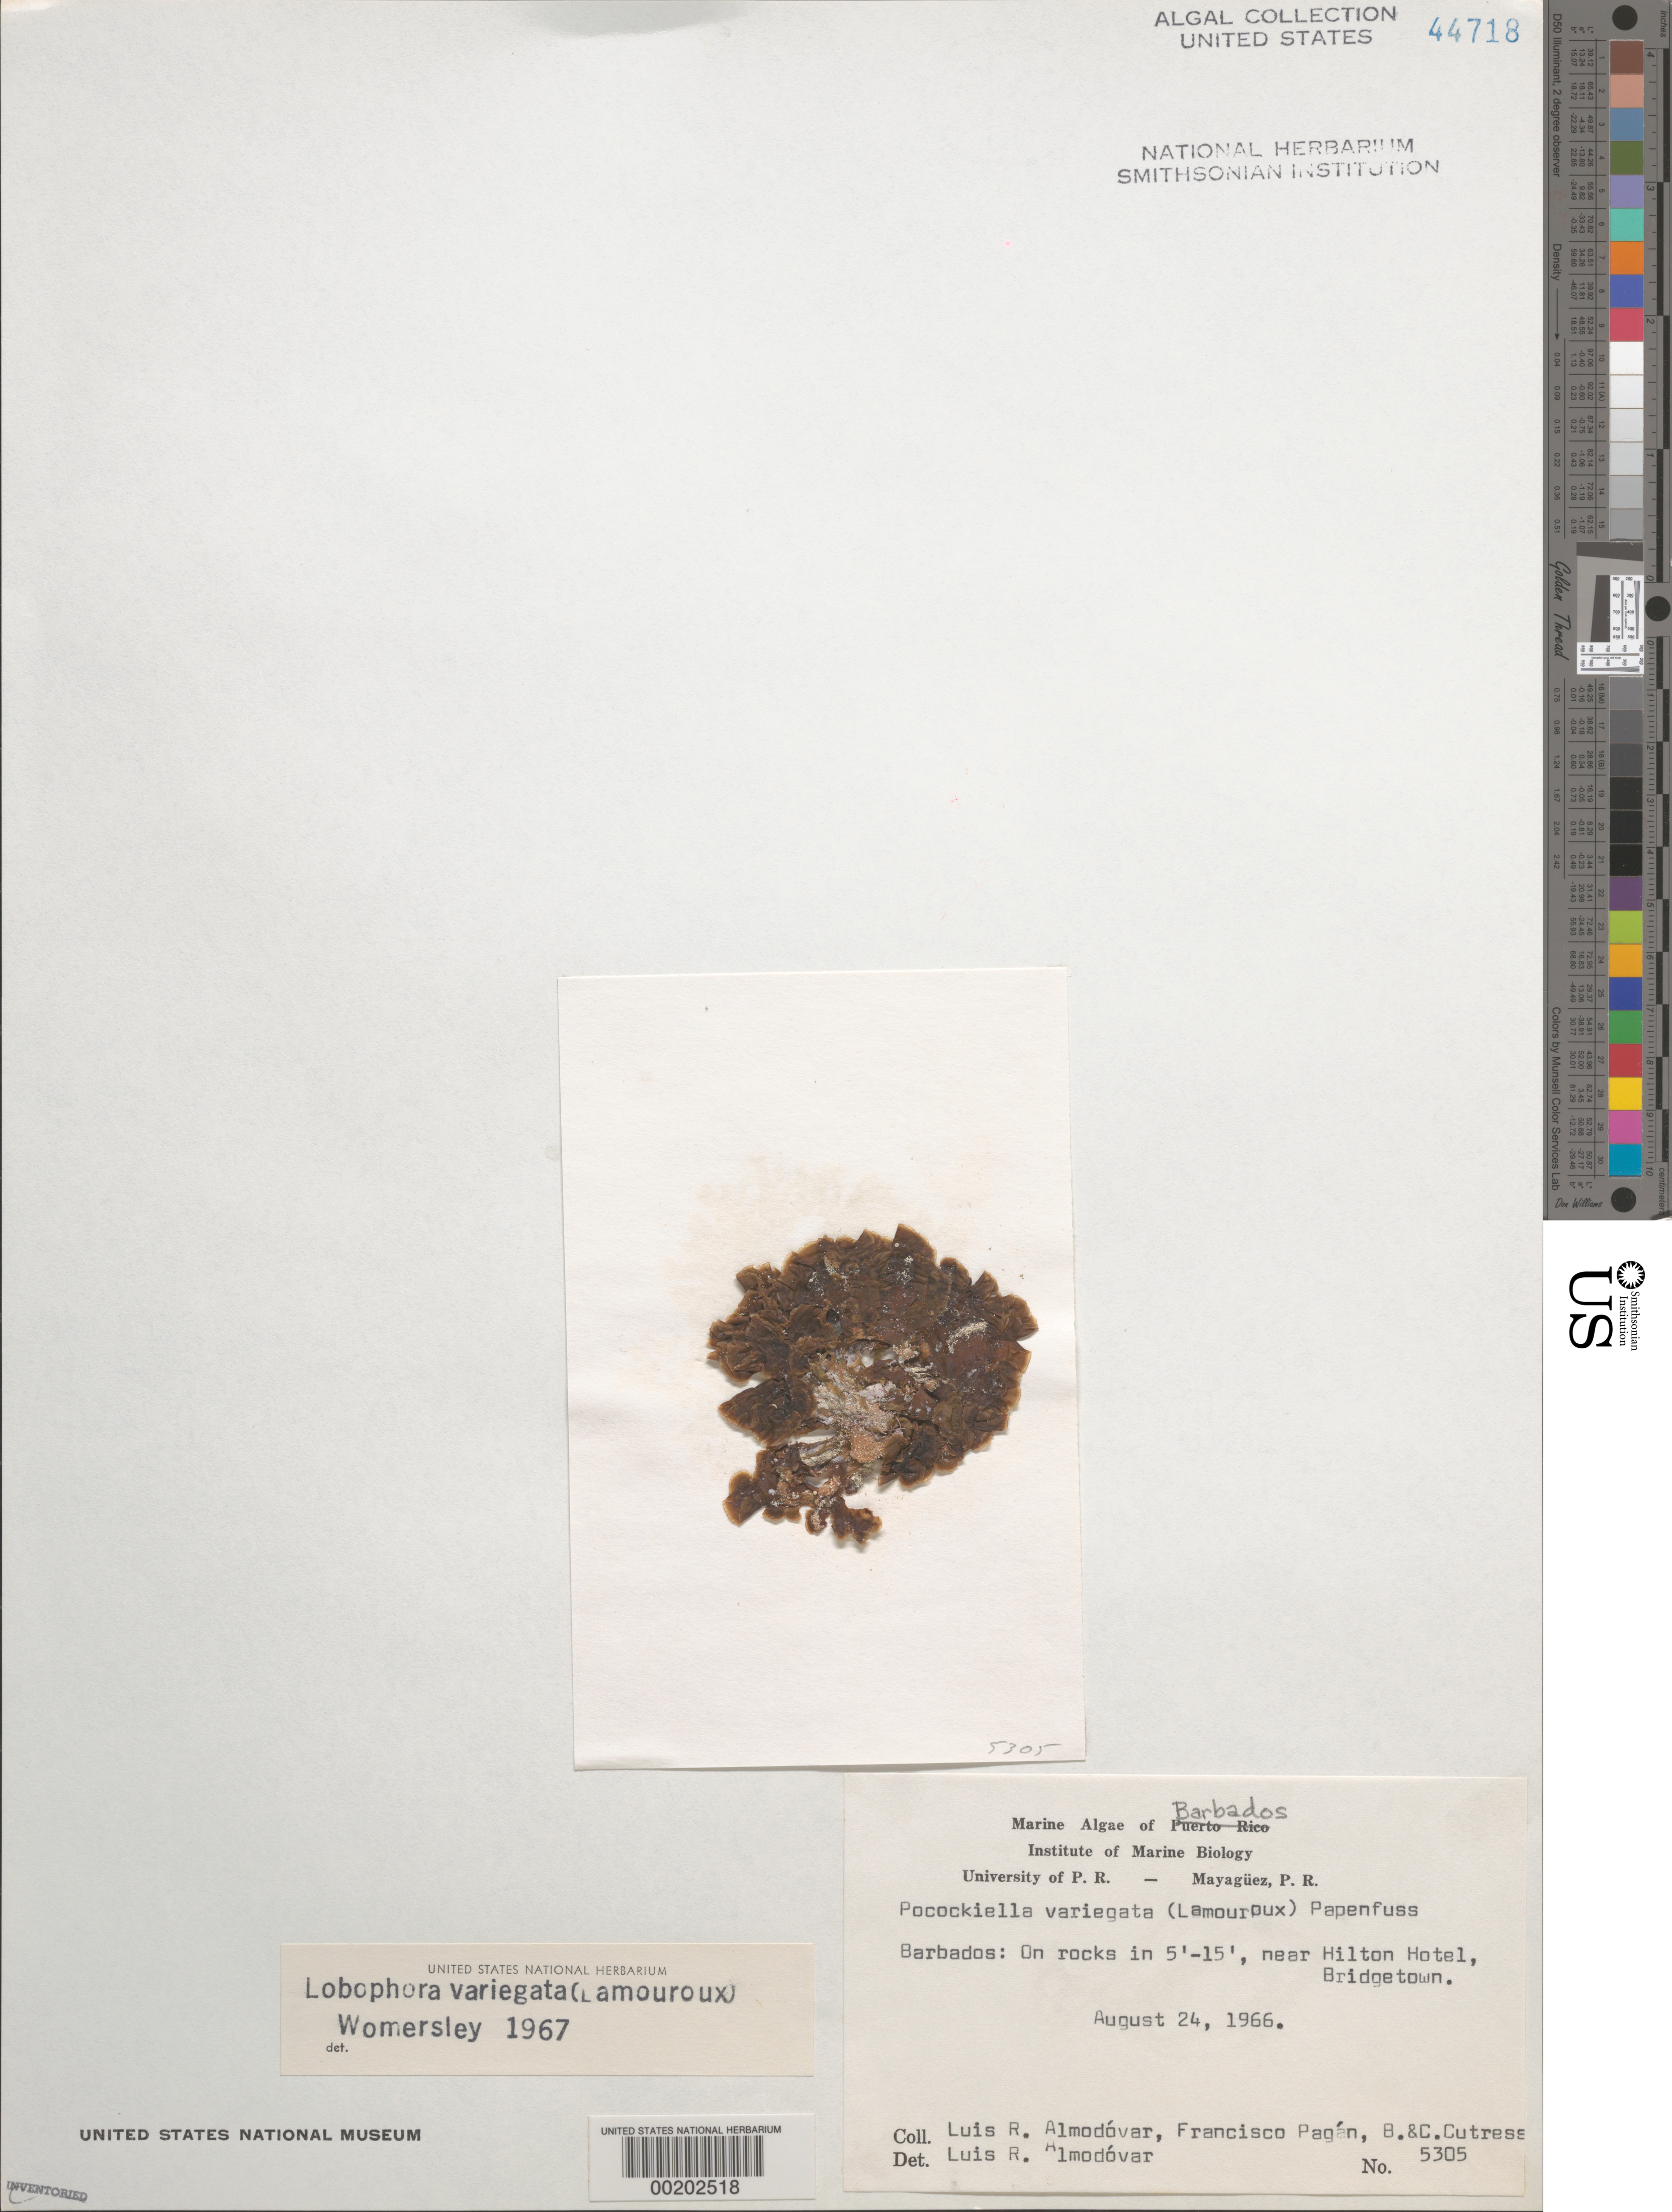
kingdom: Chromista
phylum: Ochrophyta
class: Phaeophyceae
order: Dictyotales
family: Dictyotaceae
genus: Lobophora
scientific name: Lobophora variegata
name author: (J.V.Lamouroux) Womersley & E.C. Oliveira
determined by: Womersley, H. B. S.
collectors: L. Almodovar, F. Pagan, B. Cutress & C. Cutress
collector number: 5305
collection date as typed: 24 Aug 1966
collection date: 1966-08-24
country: Barbados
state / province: Saint Michael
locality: Bridgetown, near Hilton Hotel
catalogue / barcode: US 44718